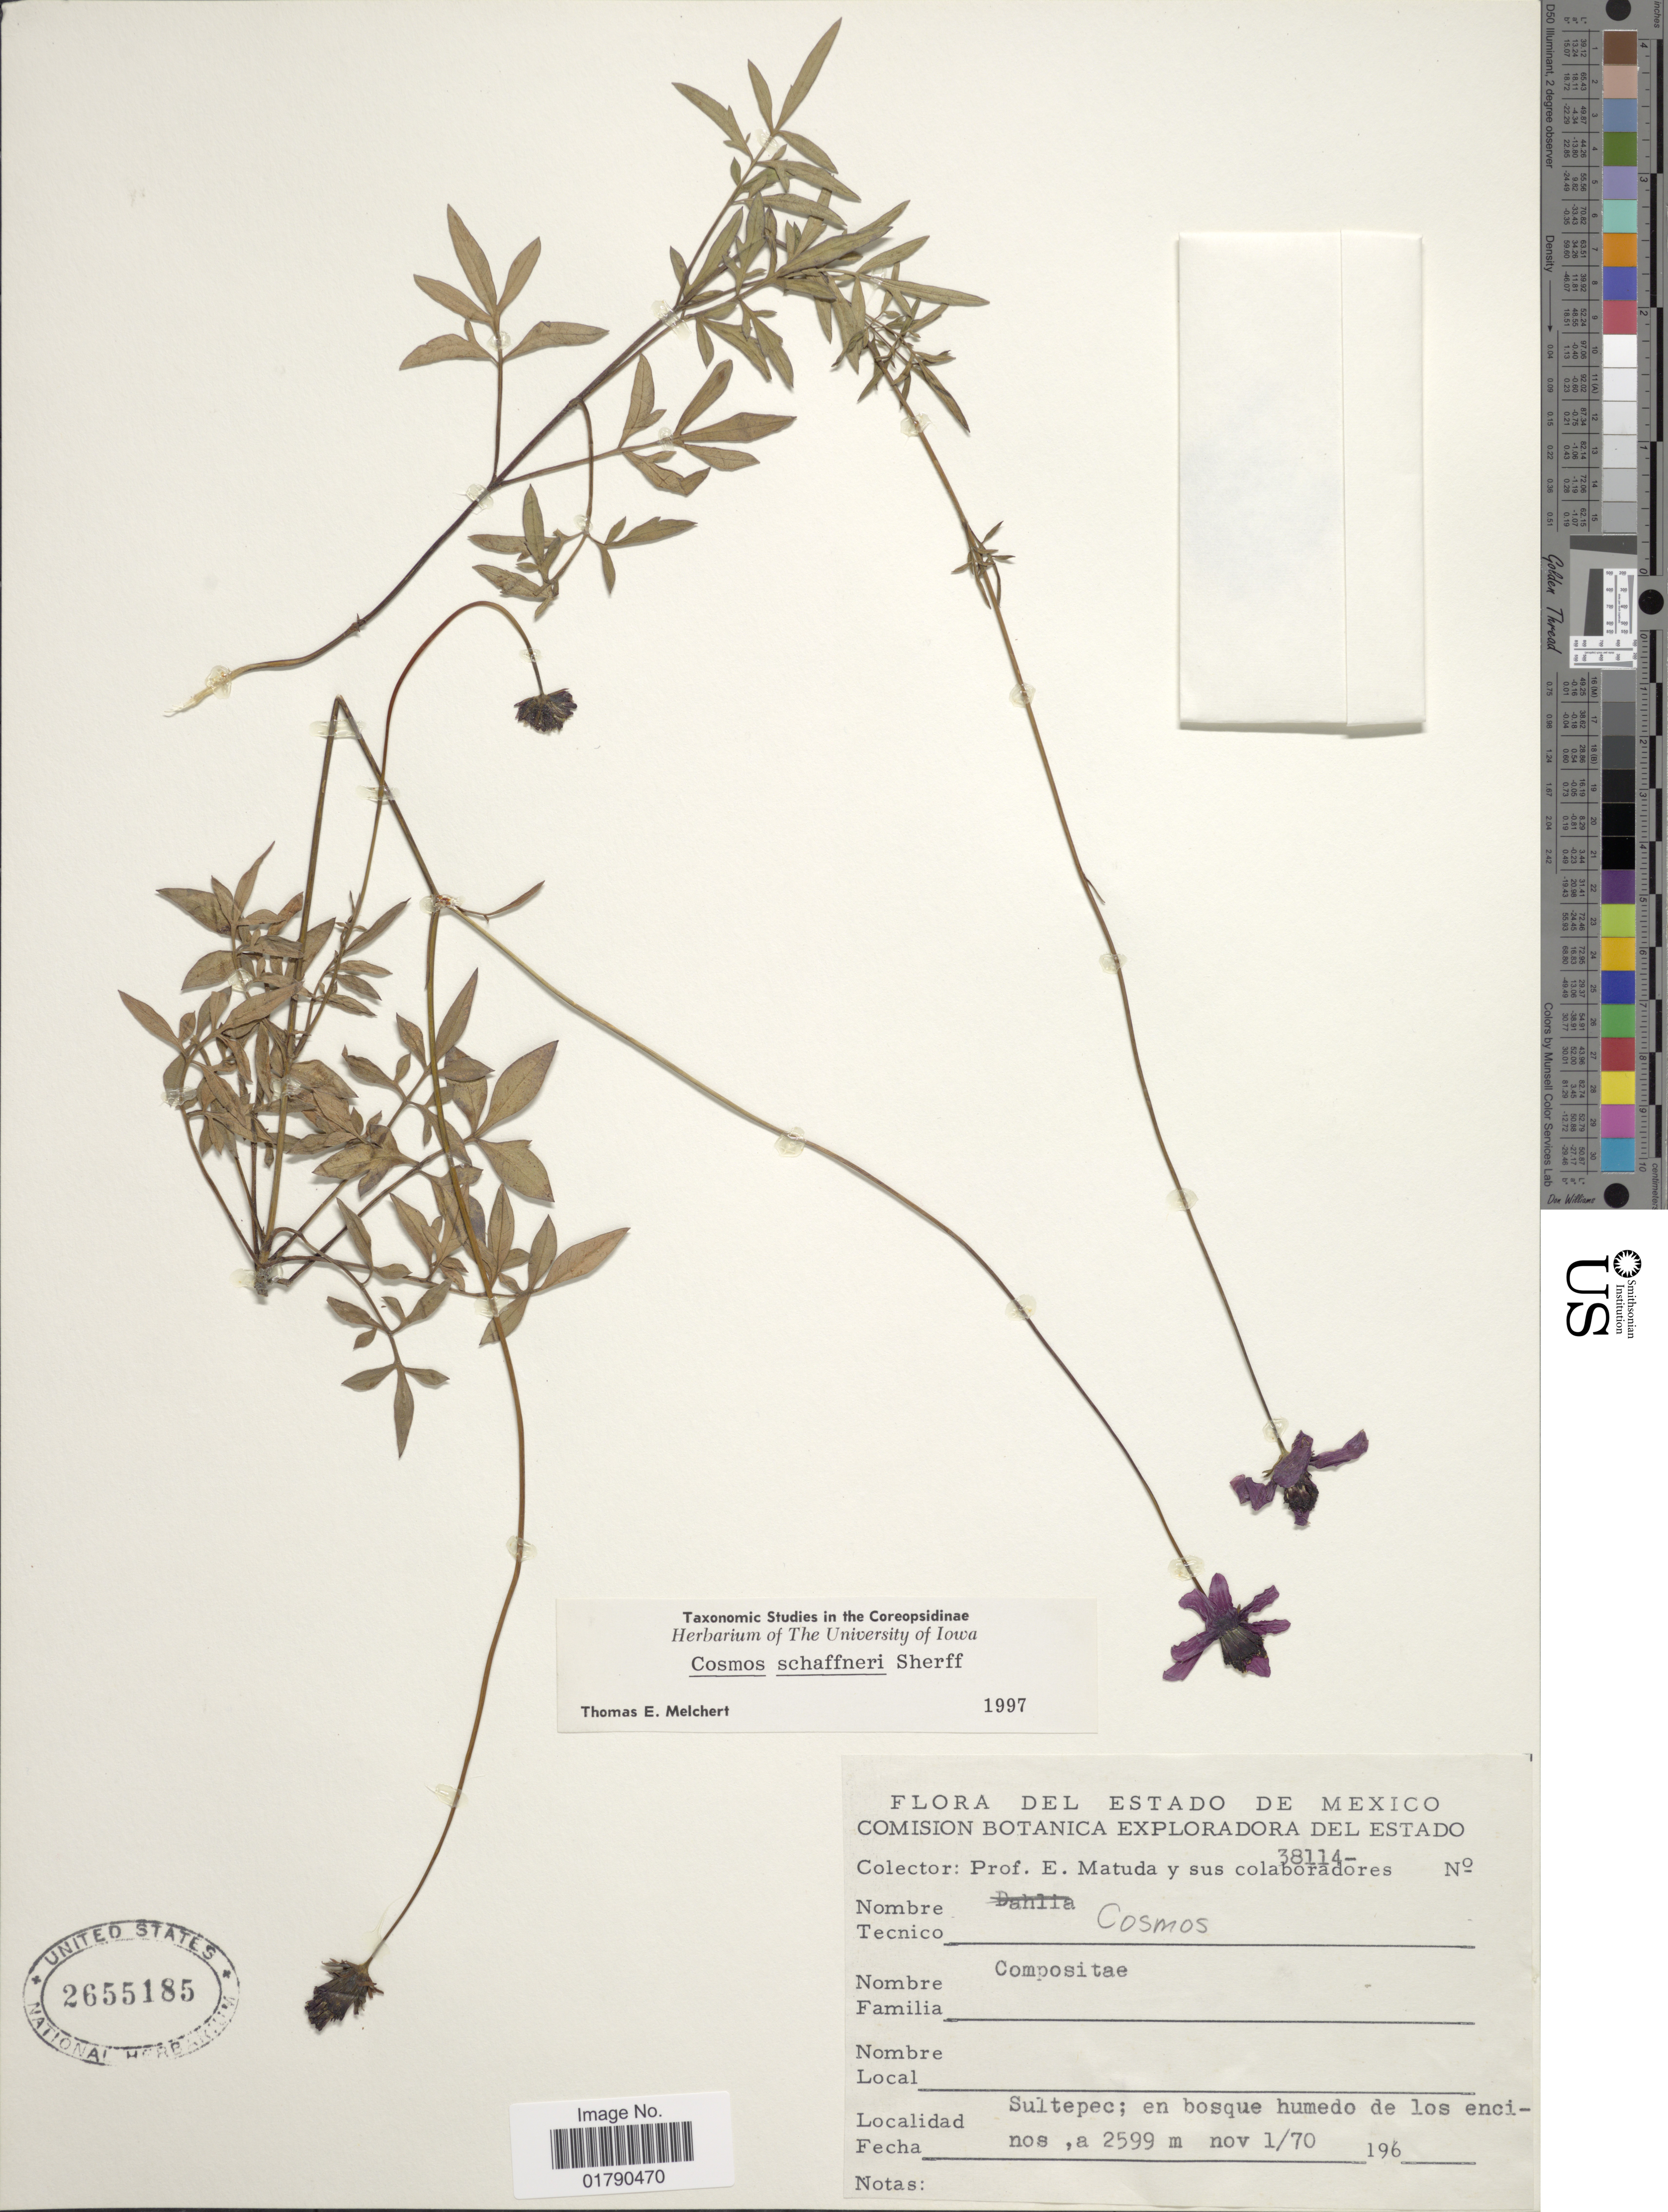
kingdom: Plantae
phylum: Tracheophyta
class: Magnoliopsida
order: Asterales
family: Asteraceae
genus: Cosmos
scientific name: Cosmos schaffneri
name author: Sherff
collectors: E. Matuda & et al.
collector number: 38114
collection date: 1970-11-01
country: Mexico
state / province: México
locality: Sultepec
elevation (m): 2599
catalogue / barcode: US 2655185